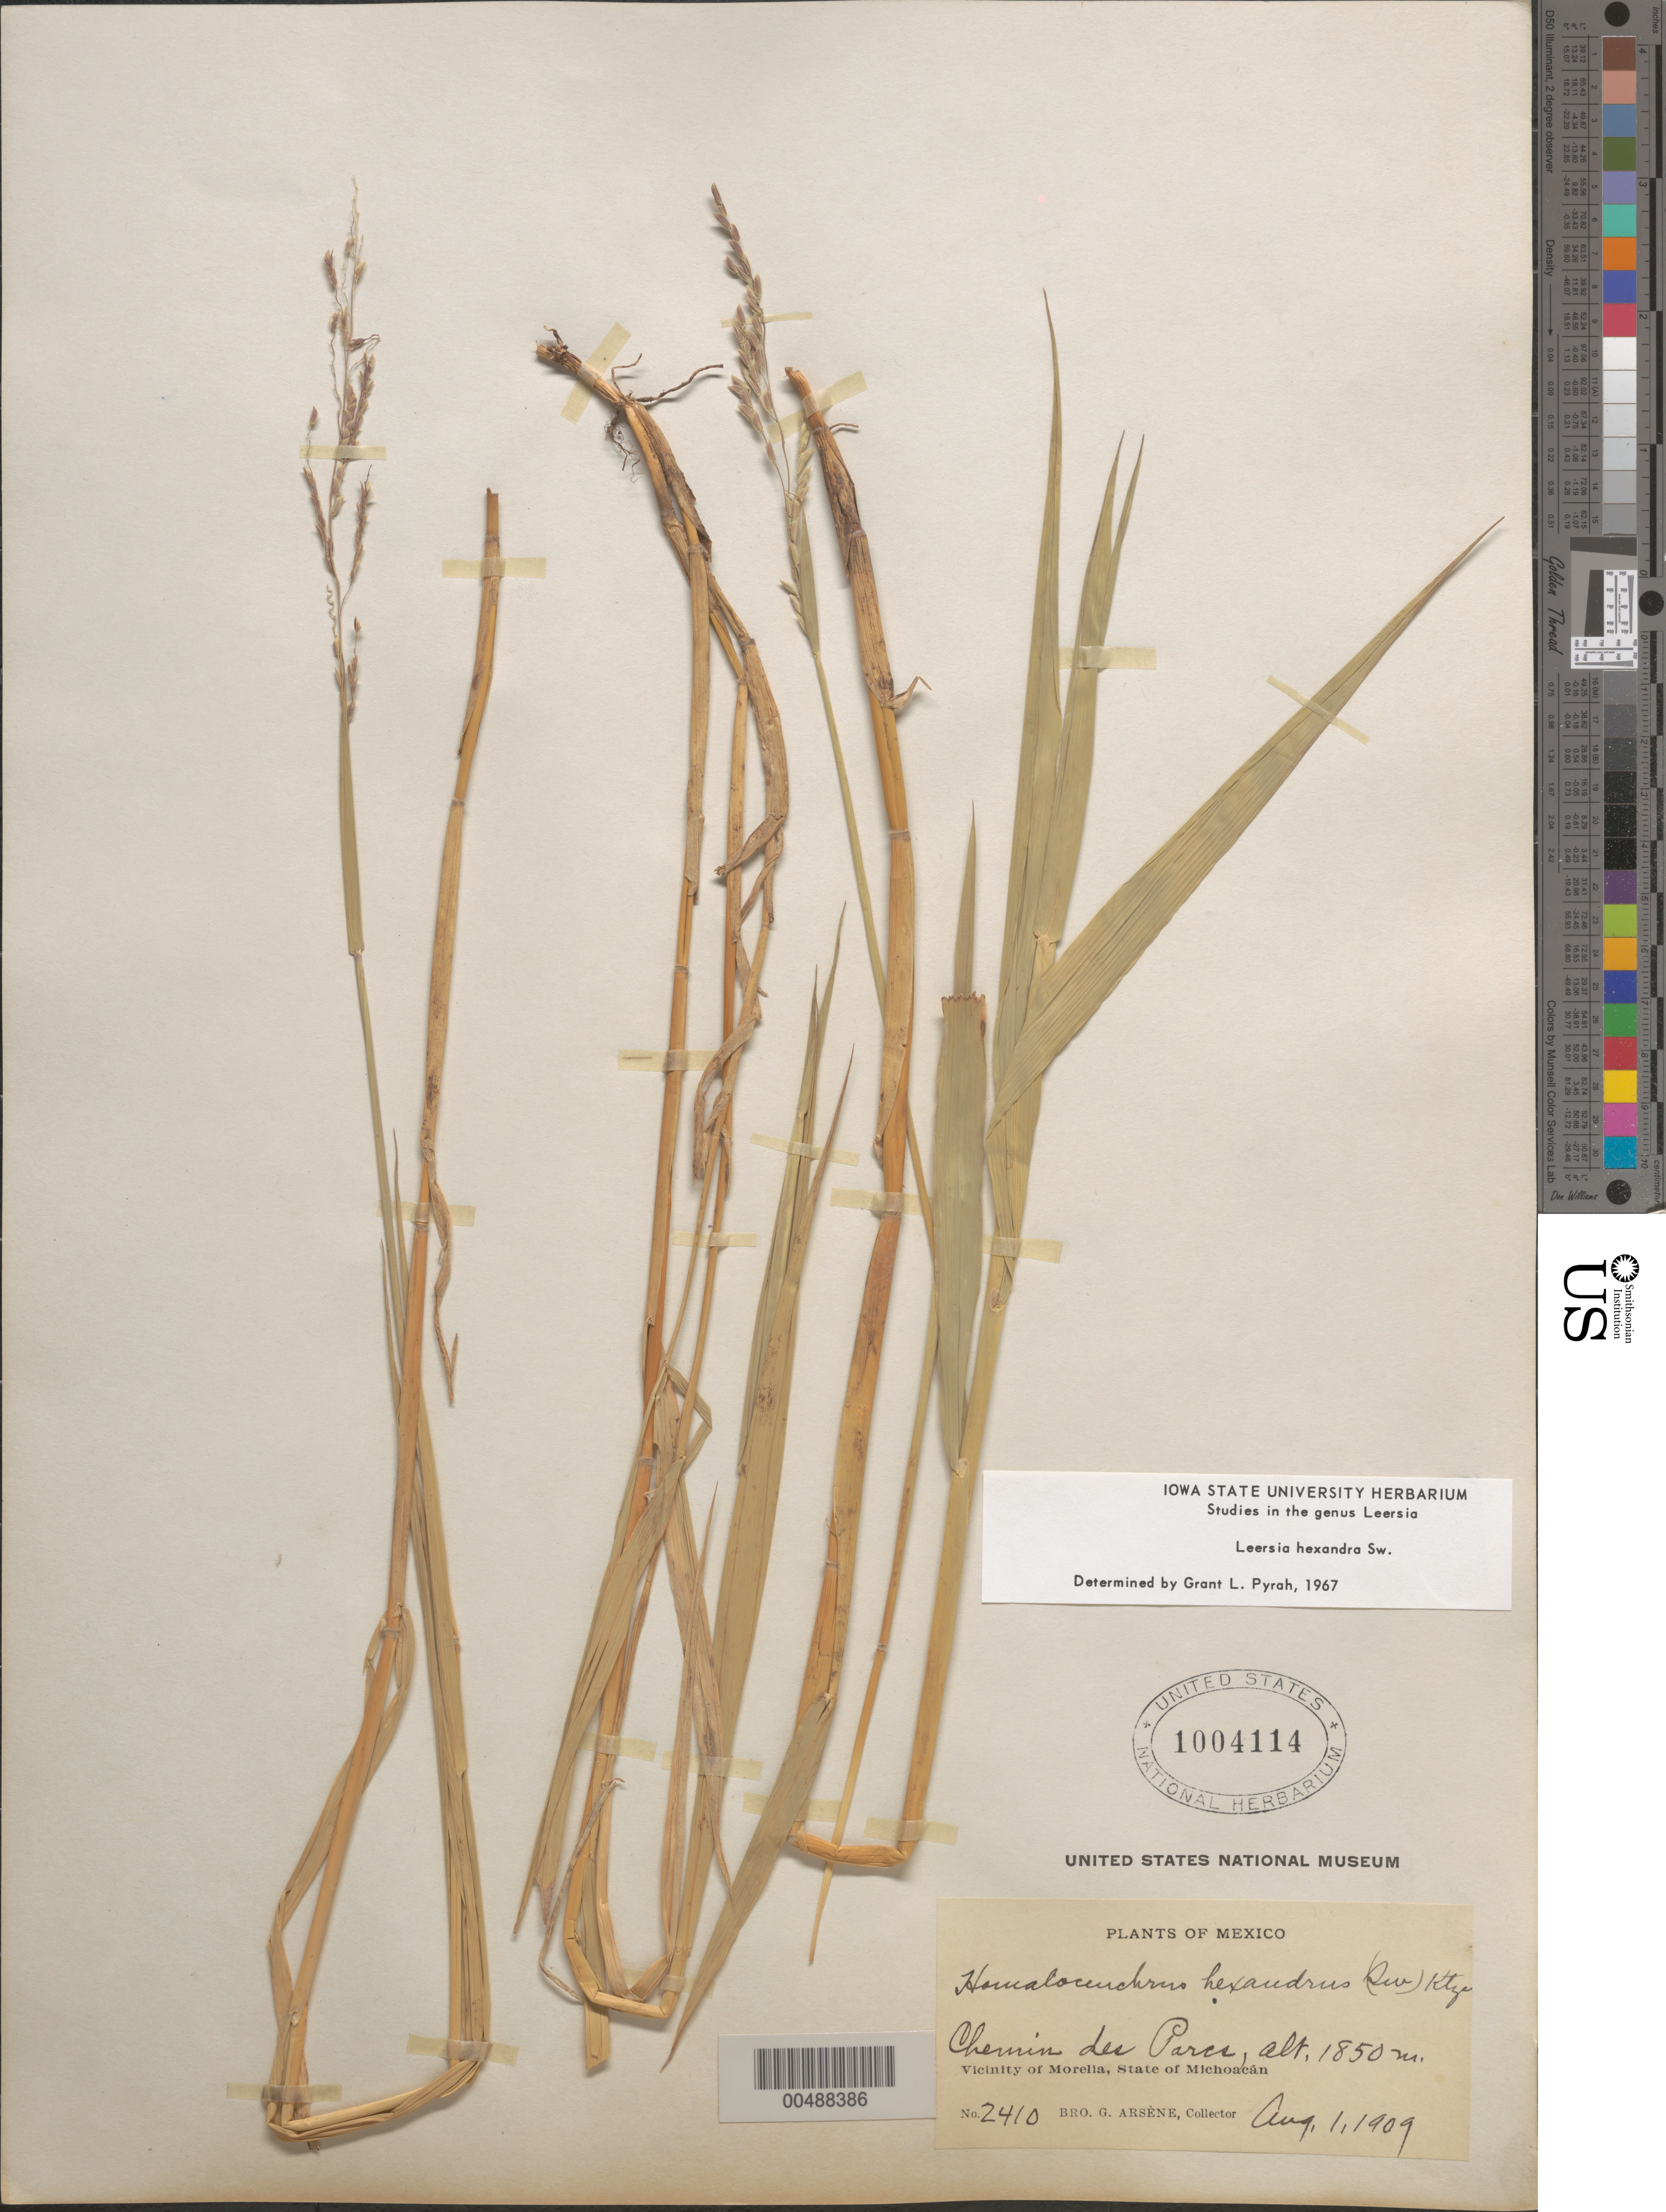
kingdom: Plantae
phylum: Tracheophyta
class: Liliopsida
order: Poales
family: Poaceae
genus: Leersia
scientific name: Leersia hexandra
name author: Sw.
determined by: Pyrah, G. L.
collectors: Bro. G. Arsène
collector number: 2410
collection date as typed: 1 Aug 1909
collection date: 1909-08-01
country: Mexico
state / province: Michoacán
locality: Chemin des Parcs, vicinity of Morelia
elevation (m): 1850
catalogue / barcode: US 1004114